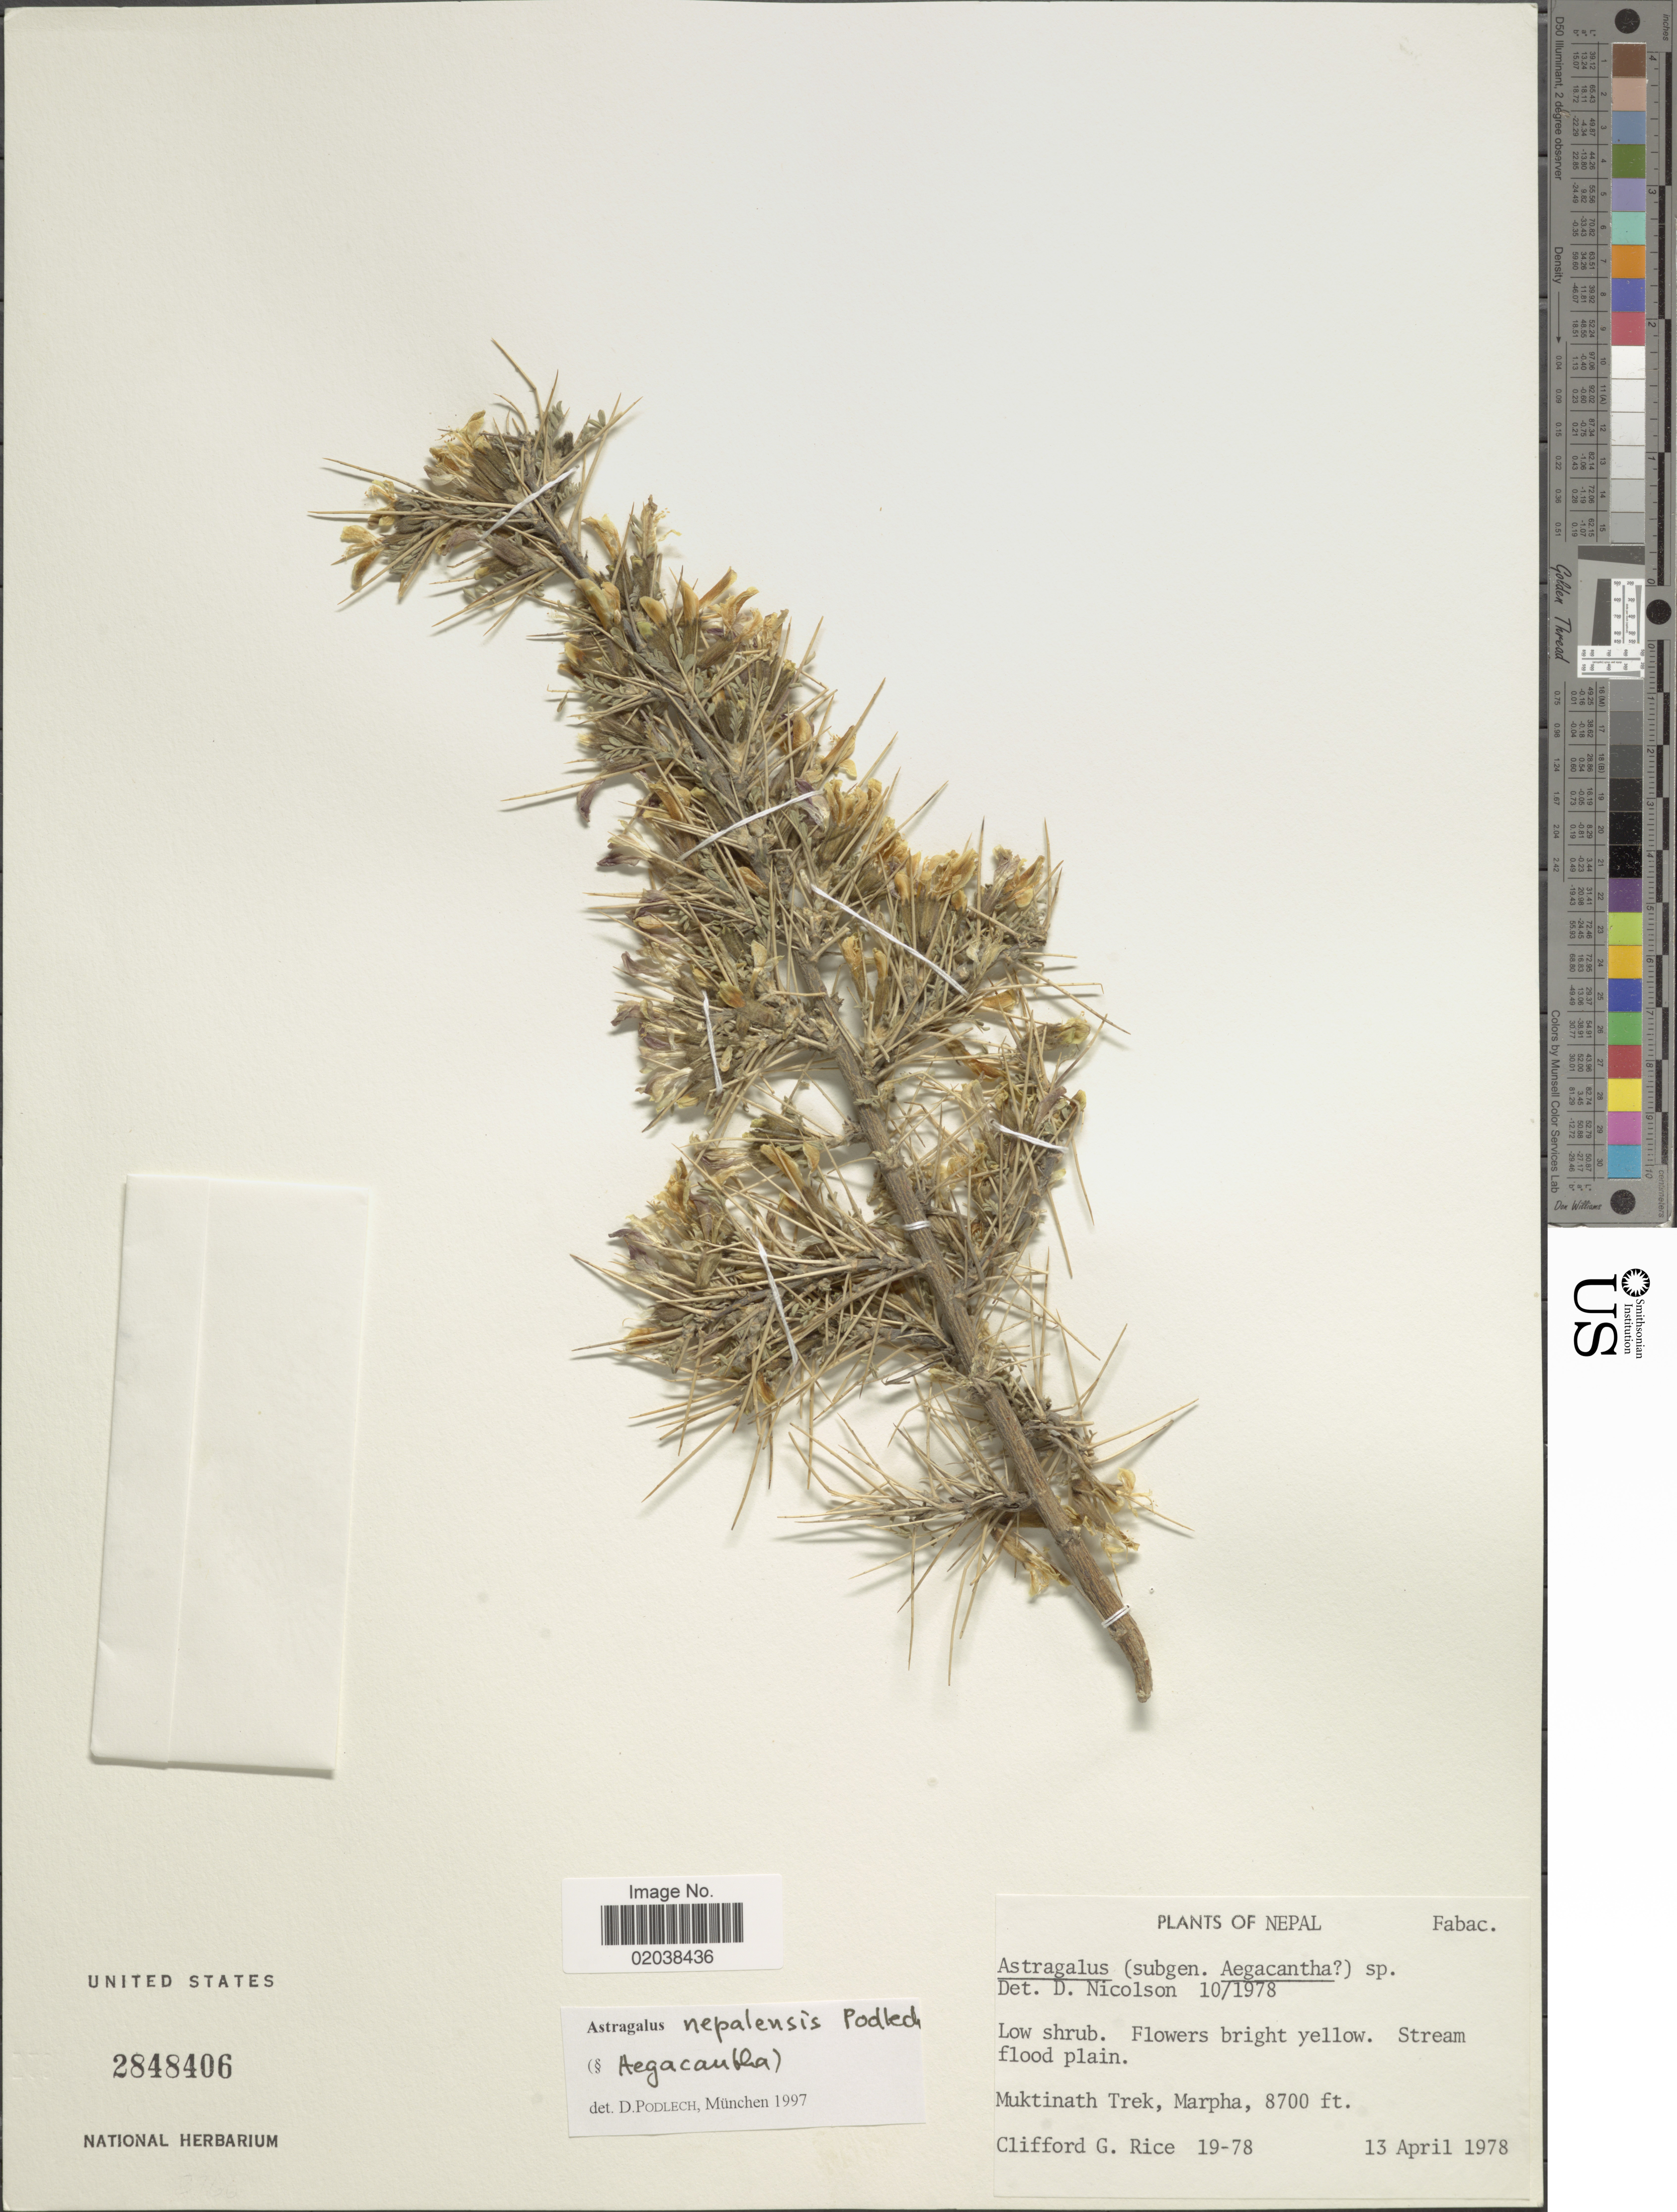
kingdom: Plantae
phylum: Tracheophyta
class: Magnoliopsida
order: Fabales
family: Fabaceae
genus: Astragalus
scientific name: Astragalus nepalensis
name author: Podlech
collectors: C. G. Rice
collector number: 19-78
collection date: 1978-04-13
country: Nepal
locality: Muktinath Trek, Marpha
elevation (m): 2652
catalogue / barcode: US 2848406